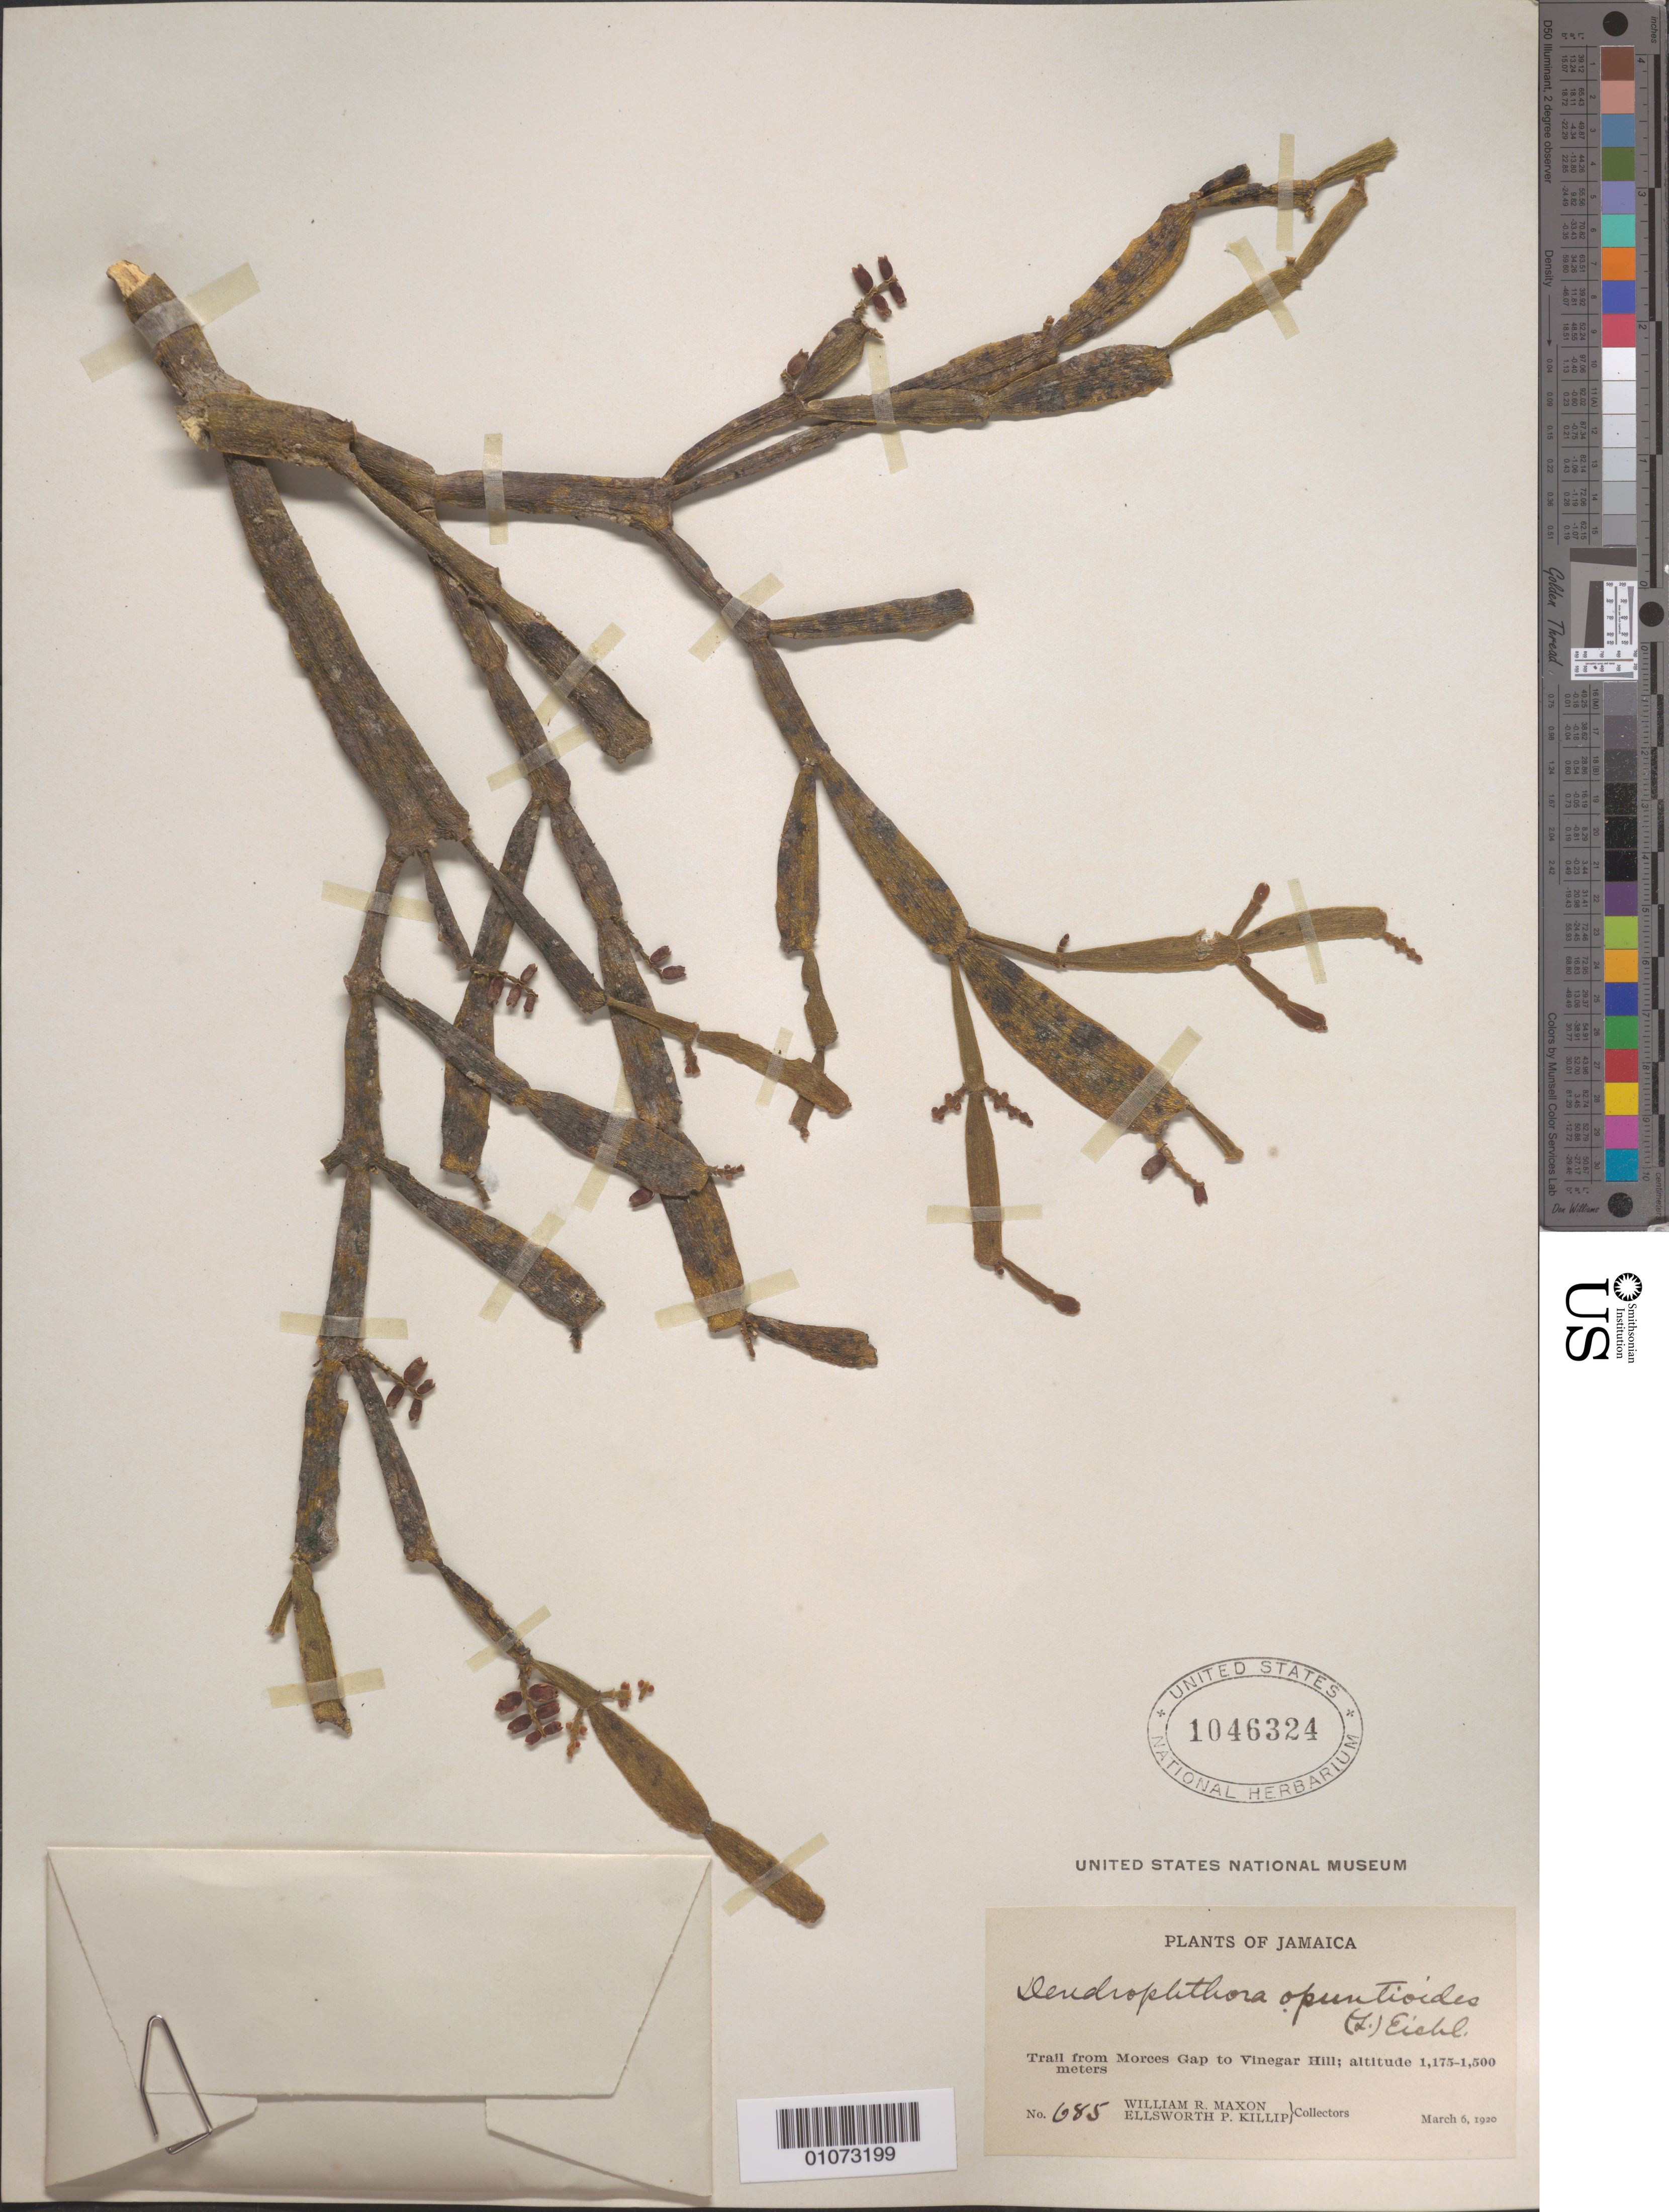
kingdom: Plantae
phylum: Tracheophyta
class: Magnoliopsida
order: Santalales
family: Viscaceae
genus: Dendrophthora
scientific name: Dendrophthora opuntioides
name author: (L.) Eichler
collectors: W. R. Maxon & E. P. Killip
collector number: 685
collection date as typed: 06 Mar 1920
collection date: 1920-03-06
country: Jamaica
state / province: Saint Andrew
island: Jamaica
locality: Trail from Morces Gap to Vinegar HIll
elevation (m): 1175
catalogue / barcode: US 1046324